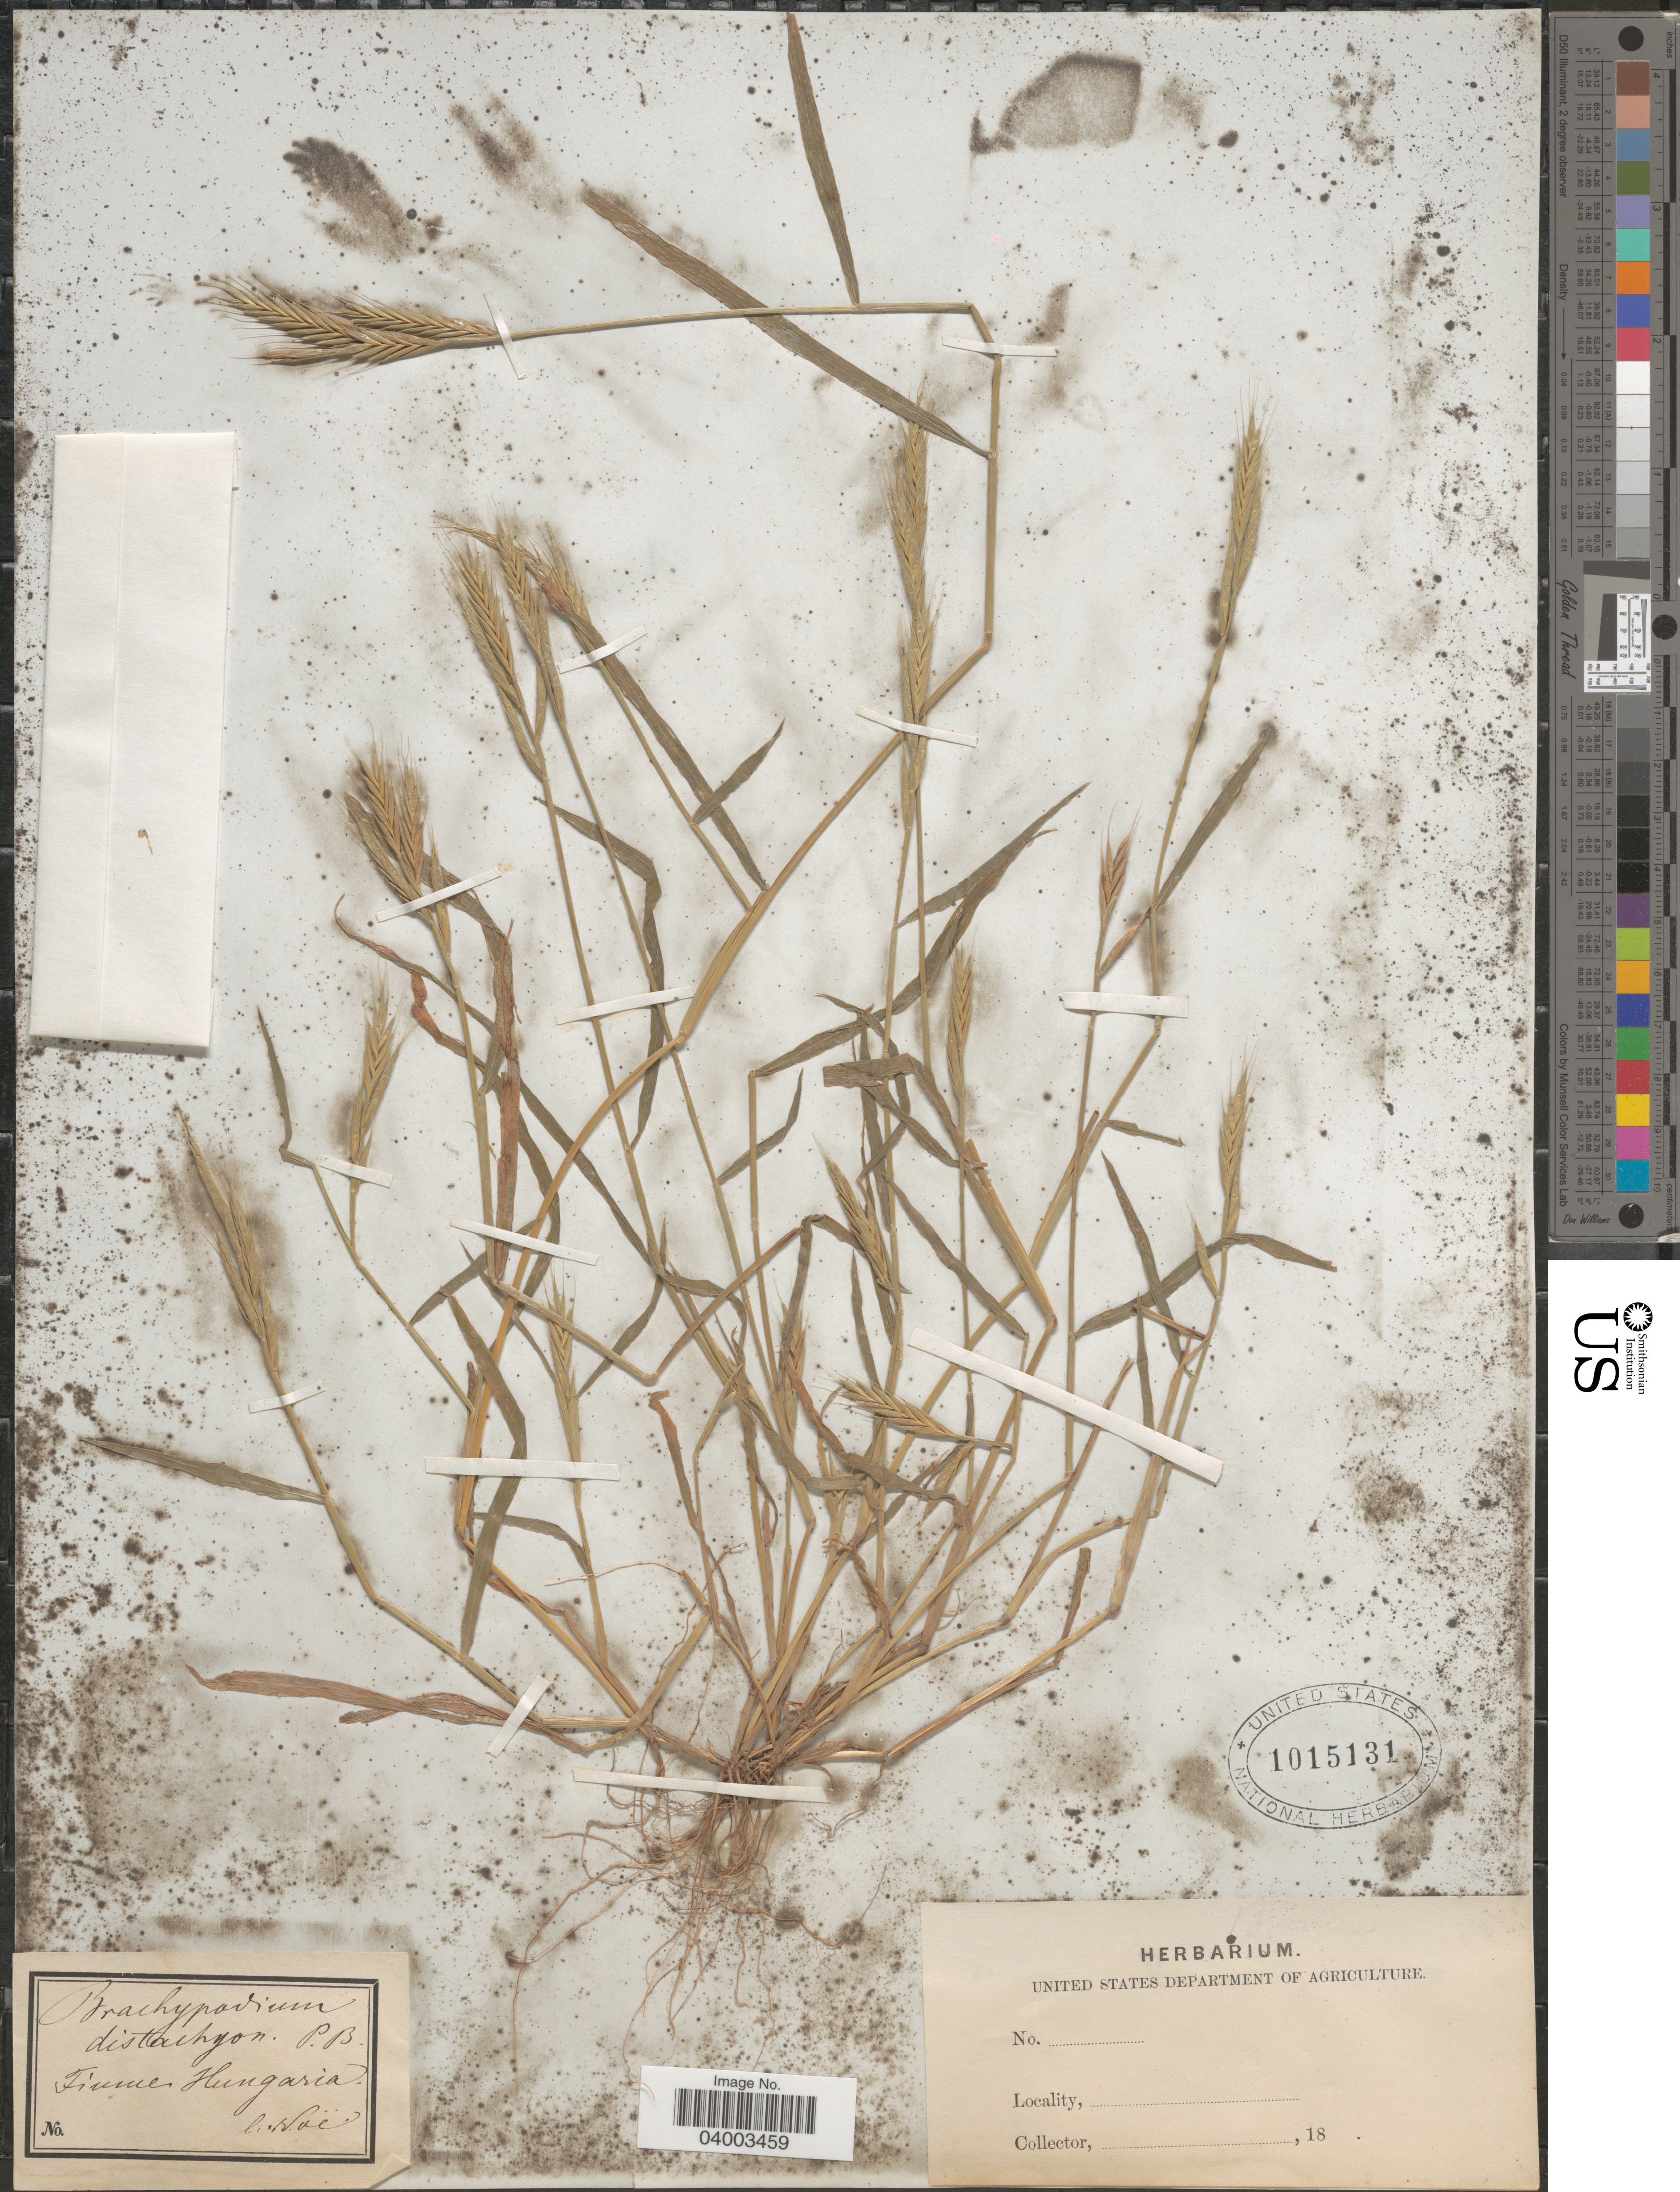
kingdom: Plantae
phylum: Tracheophyta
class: Liliopsida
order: Poales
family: Poaceae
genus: Brachypodium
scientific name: Brachypodium distachyon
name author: (L.) P. Beauv.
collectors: Noë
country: Croatia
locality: Fiume. Hungaria.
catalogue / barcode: US 1015131